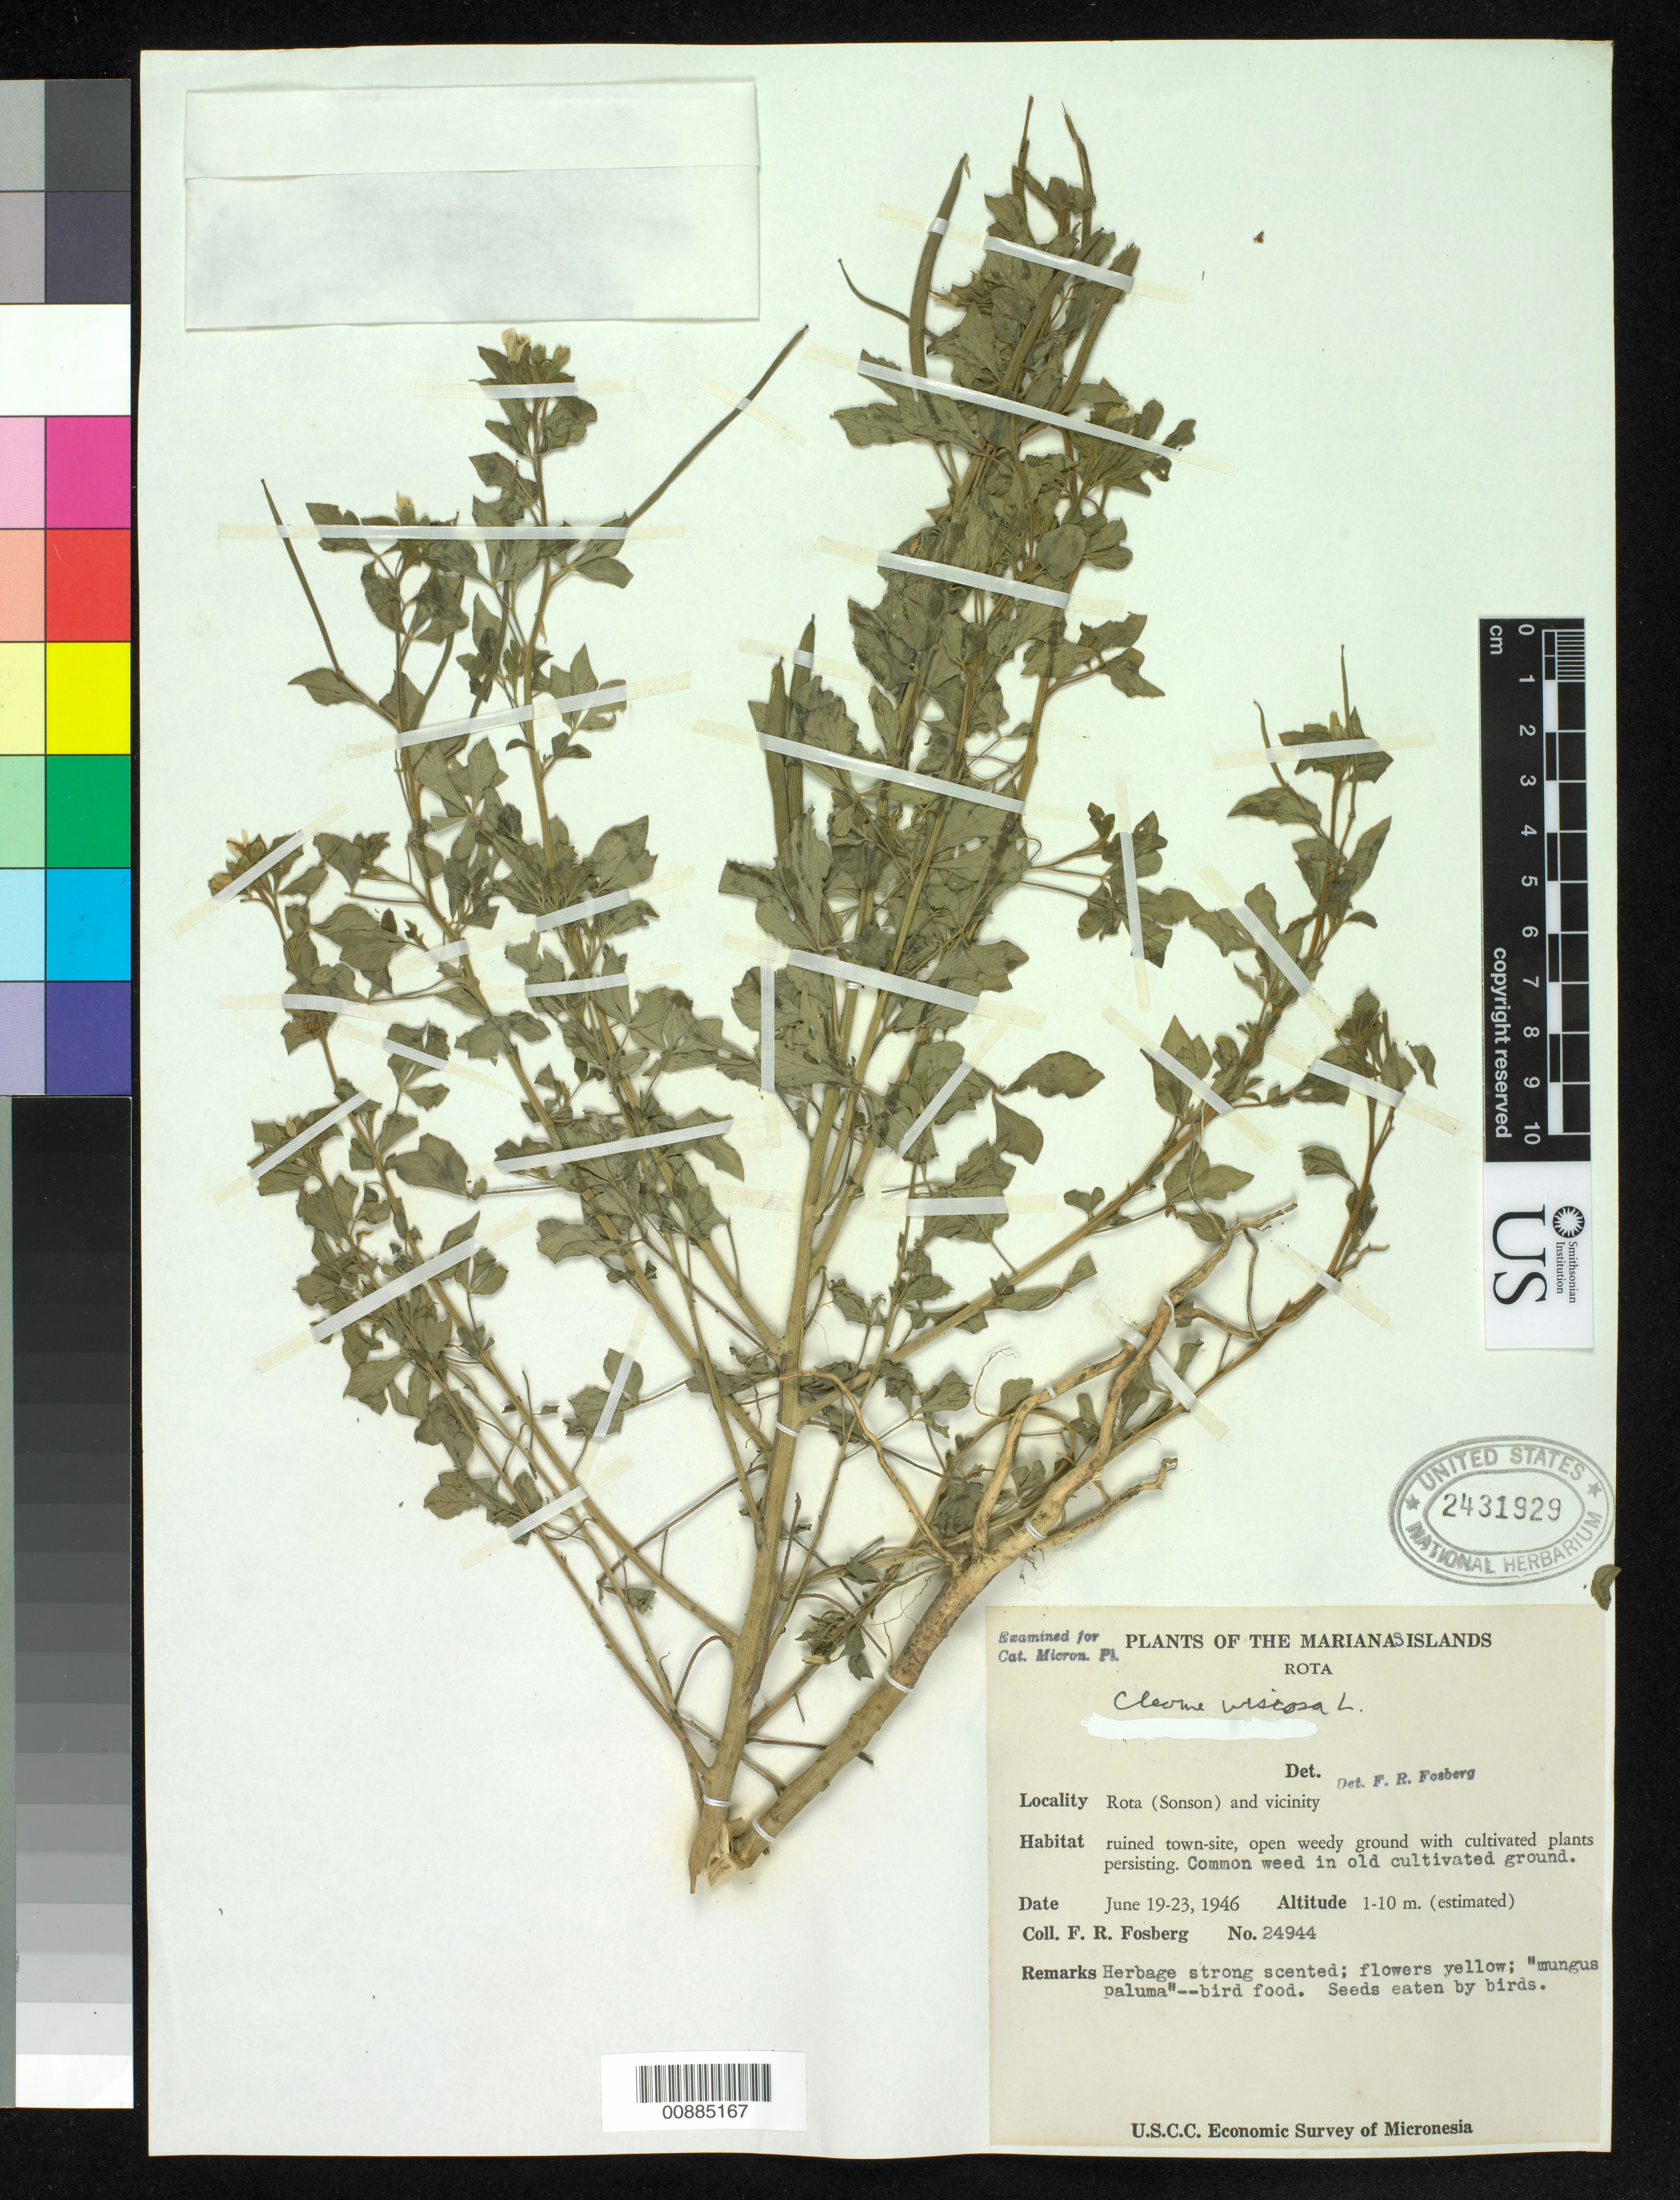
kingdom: Plantae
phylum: Tracheophyta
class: Magnoliopsida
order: Brassicales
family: Cleomaceae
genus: Arivela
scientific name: Arivela viscosa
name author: (L.) Raf.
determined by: Wagner, W. L., (BOT), Smithsonian Institution - National Museum of Natural History (UNITED STATES)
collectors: F. R. Fosberg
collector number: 24944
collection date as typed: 19 Jun 1946 to 23 Jun 1946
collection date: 1946-06-19/1946-06-23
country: Northern Mariana Islands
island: Rota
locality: Tota and vicinity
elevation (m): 1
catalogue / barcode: US 2431929